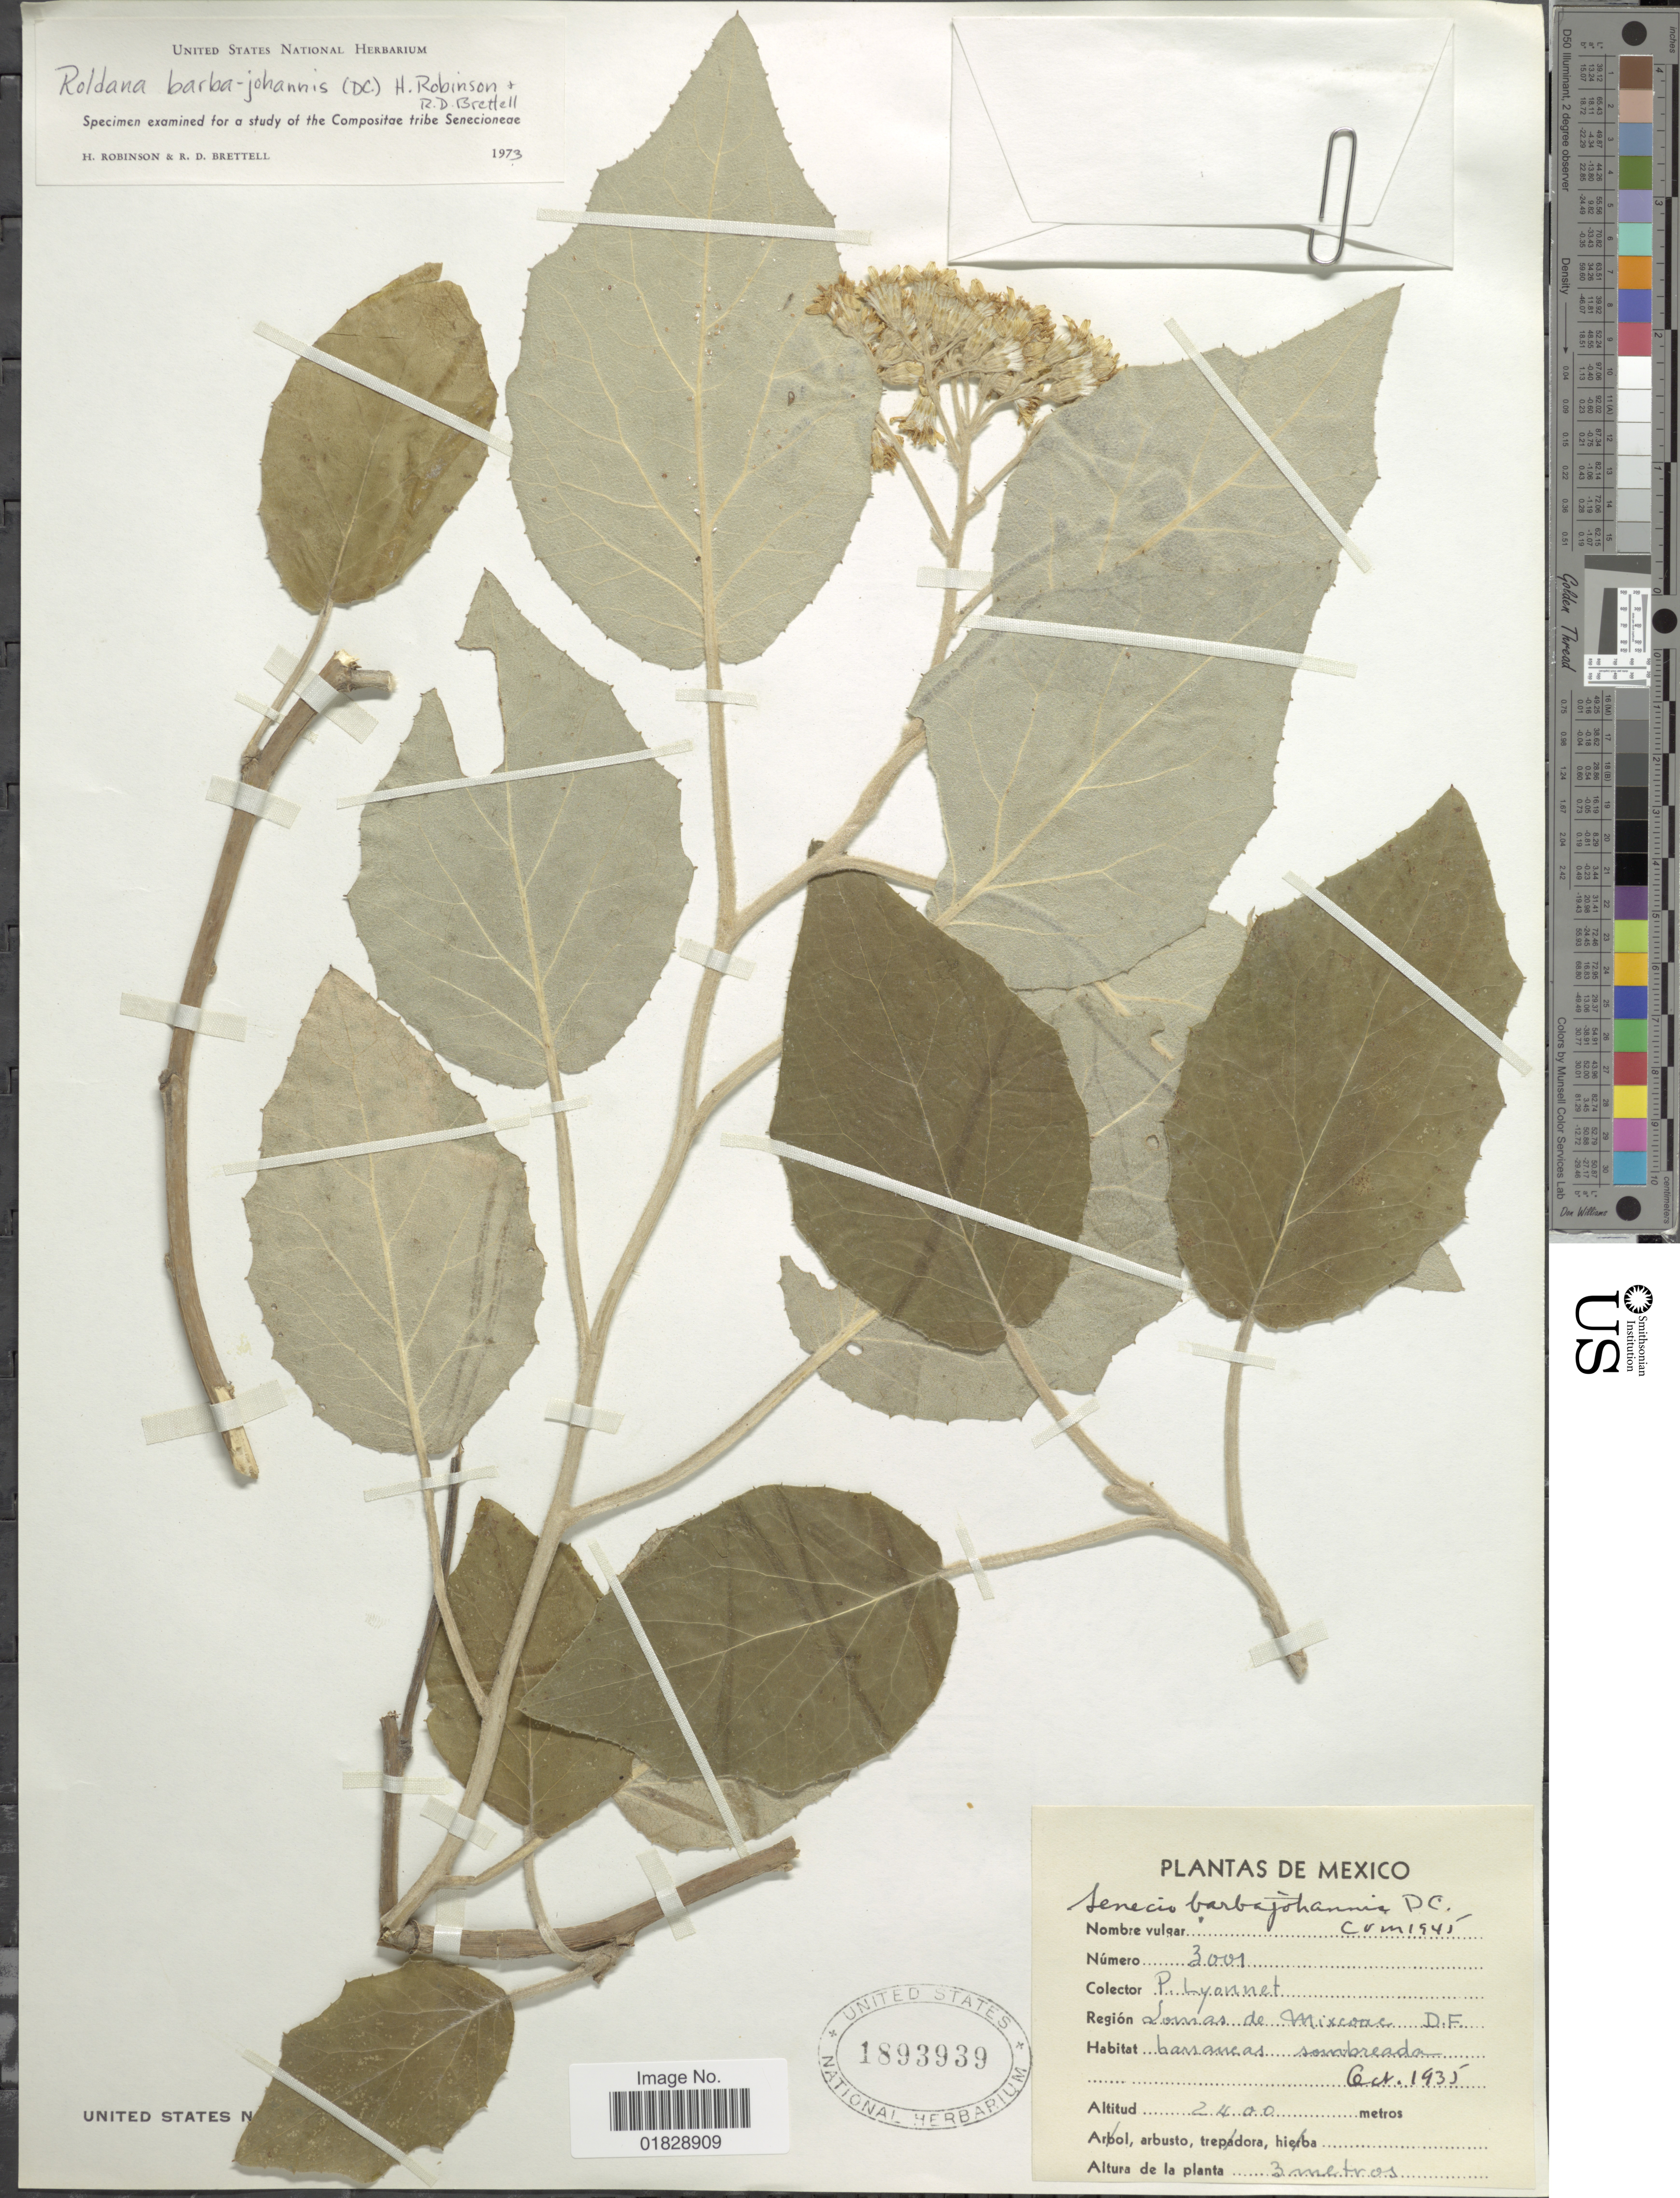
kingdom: Plantae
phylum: Tracheophyta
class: Magnoliopsida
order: Asterales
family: Asteraceae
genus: Roldana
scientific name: Roldana barba-johannis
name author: (DC.) H. Rob. & Brettell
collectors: P. Lyonnet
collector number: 3001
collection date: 1935-10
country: Mexico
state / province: Distrito Federal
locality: Lomas de Mixcoac D.F.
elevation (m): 2400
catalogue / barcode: US 1893939